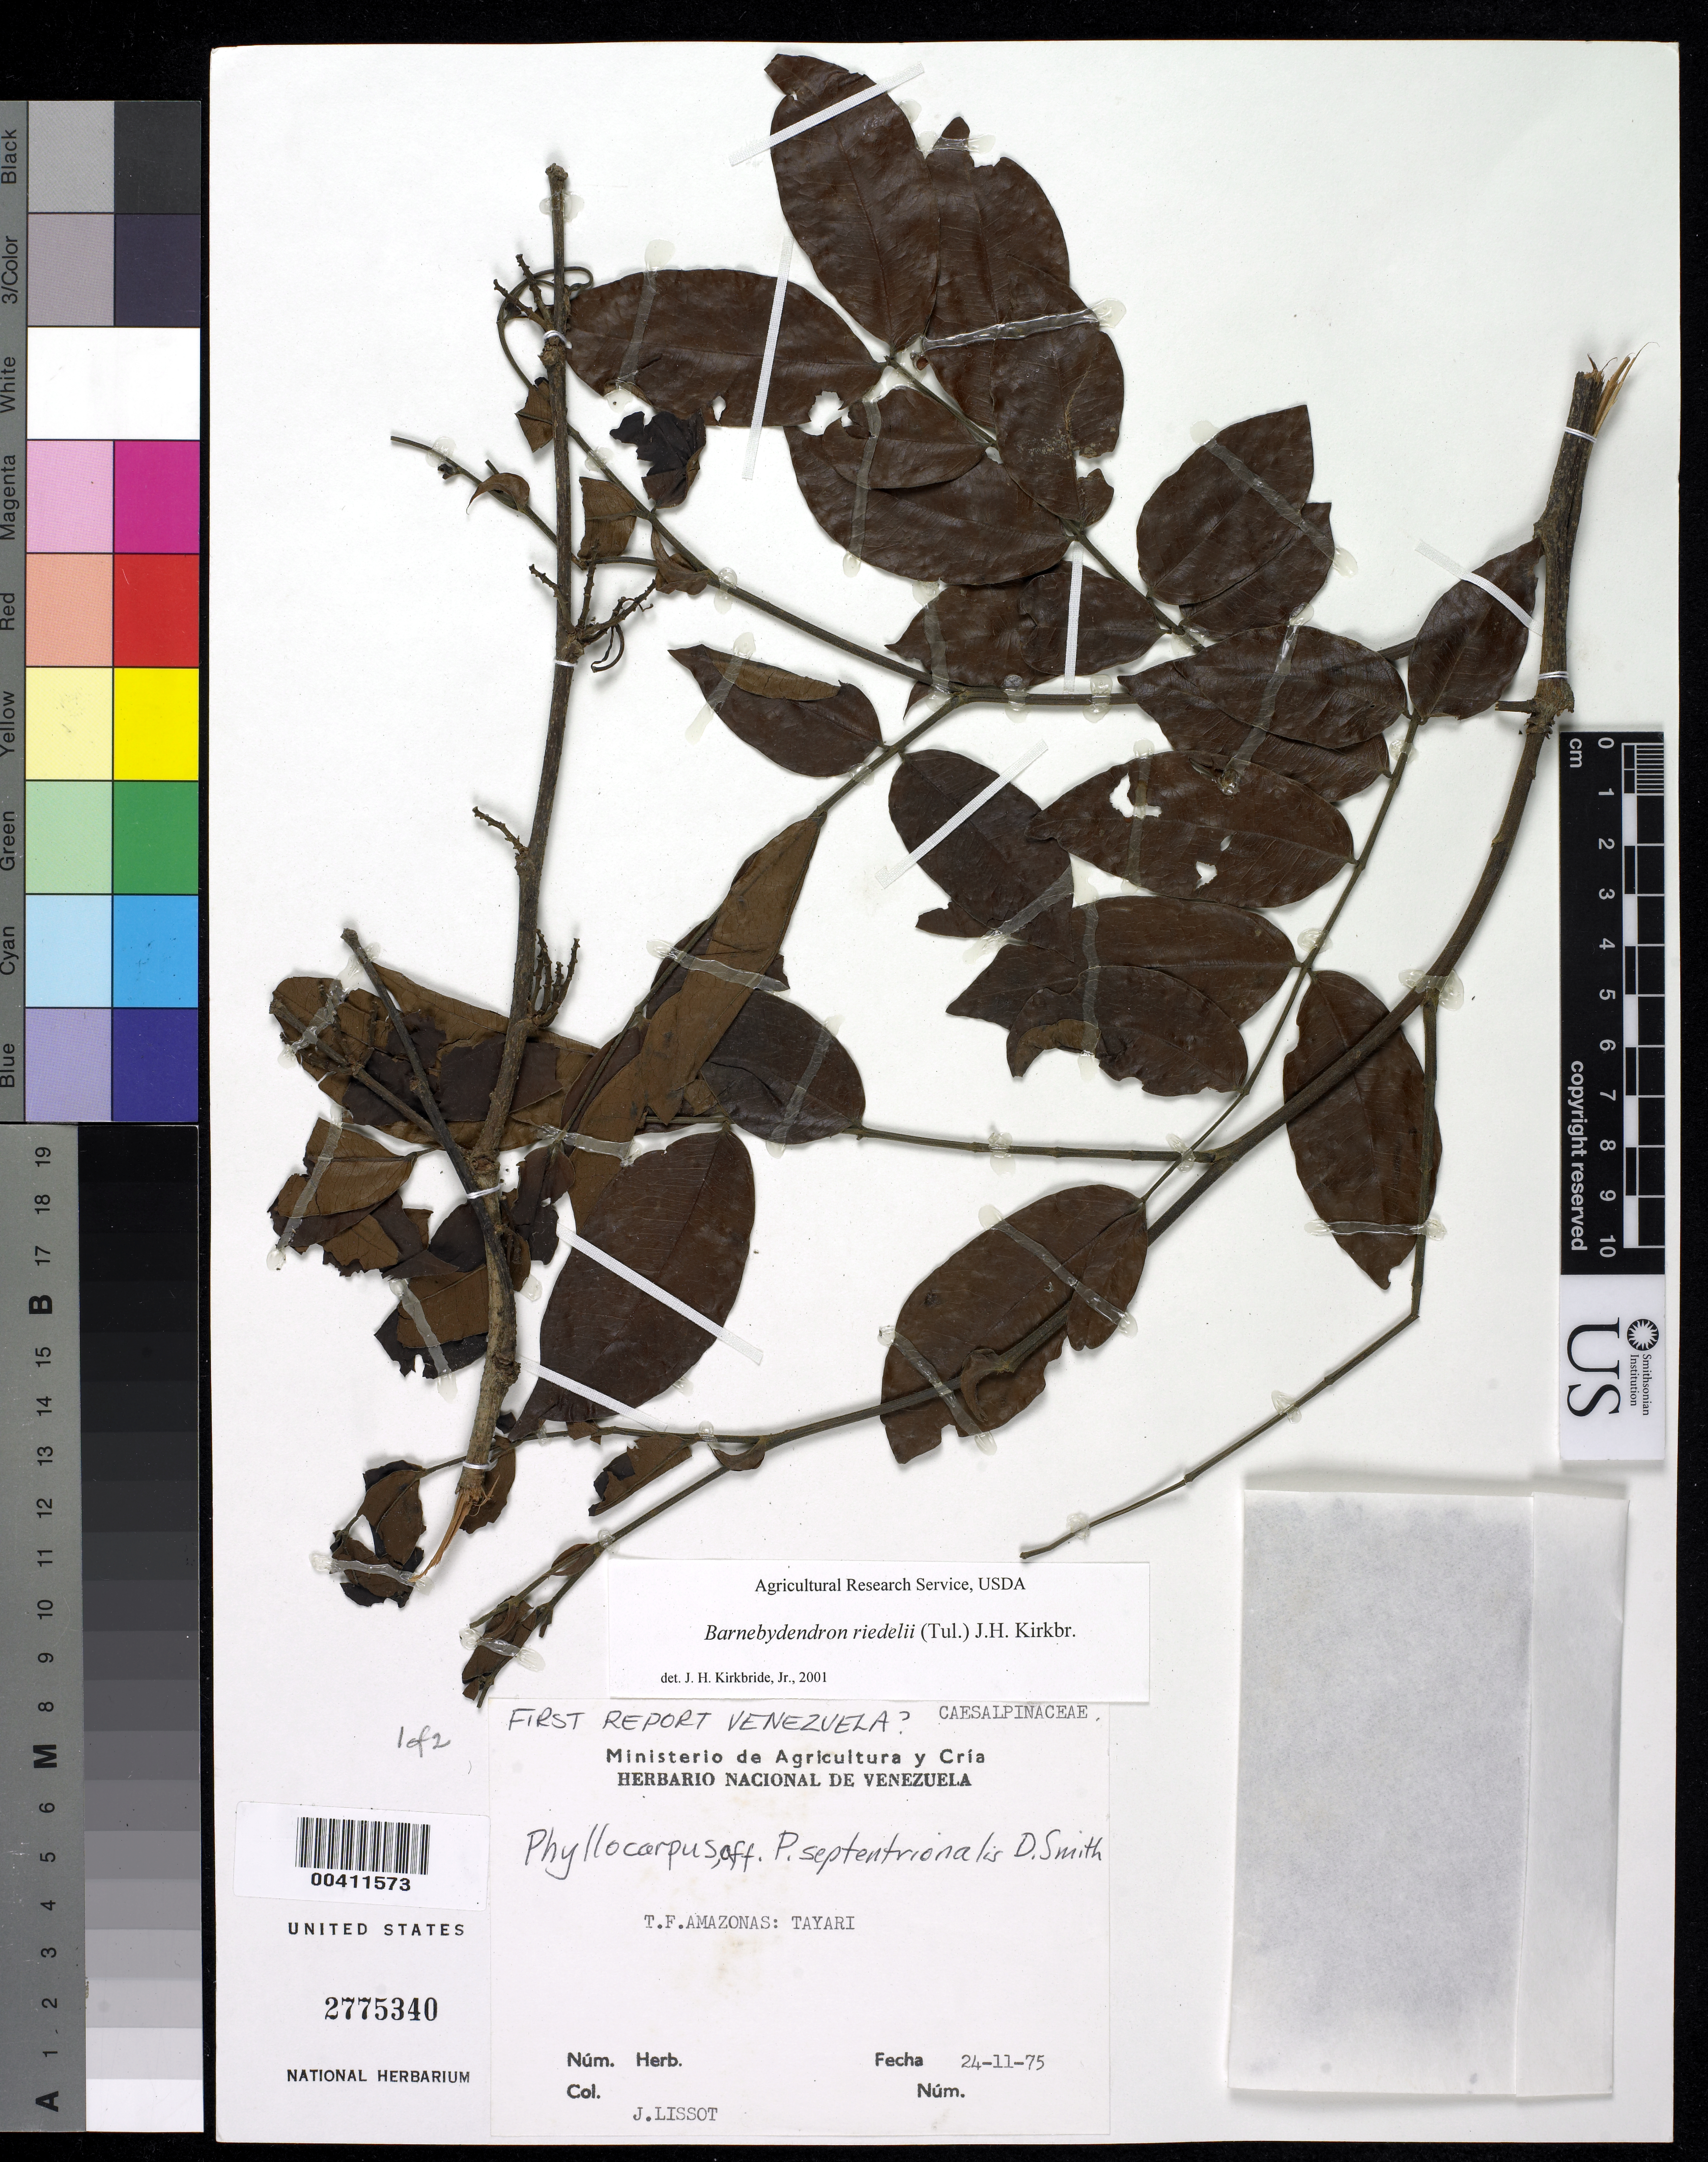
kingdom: Plantae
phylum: Tracheophyta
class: Magnoliopsida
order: Fabales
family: Fabaceae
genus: Barnebydendron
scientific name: Barnebydendron riedelii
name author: (Tul.) J.H. Kirkbr.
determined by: Kirkbride, J. H.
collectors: J. Lissot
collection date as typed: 24 Nov 1975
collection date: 1975-11-24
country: Venezuela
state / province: Amazonas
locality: Tayari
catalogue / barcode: US 2775340